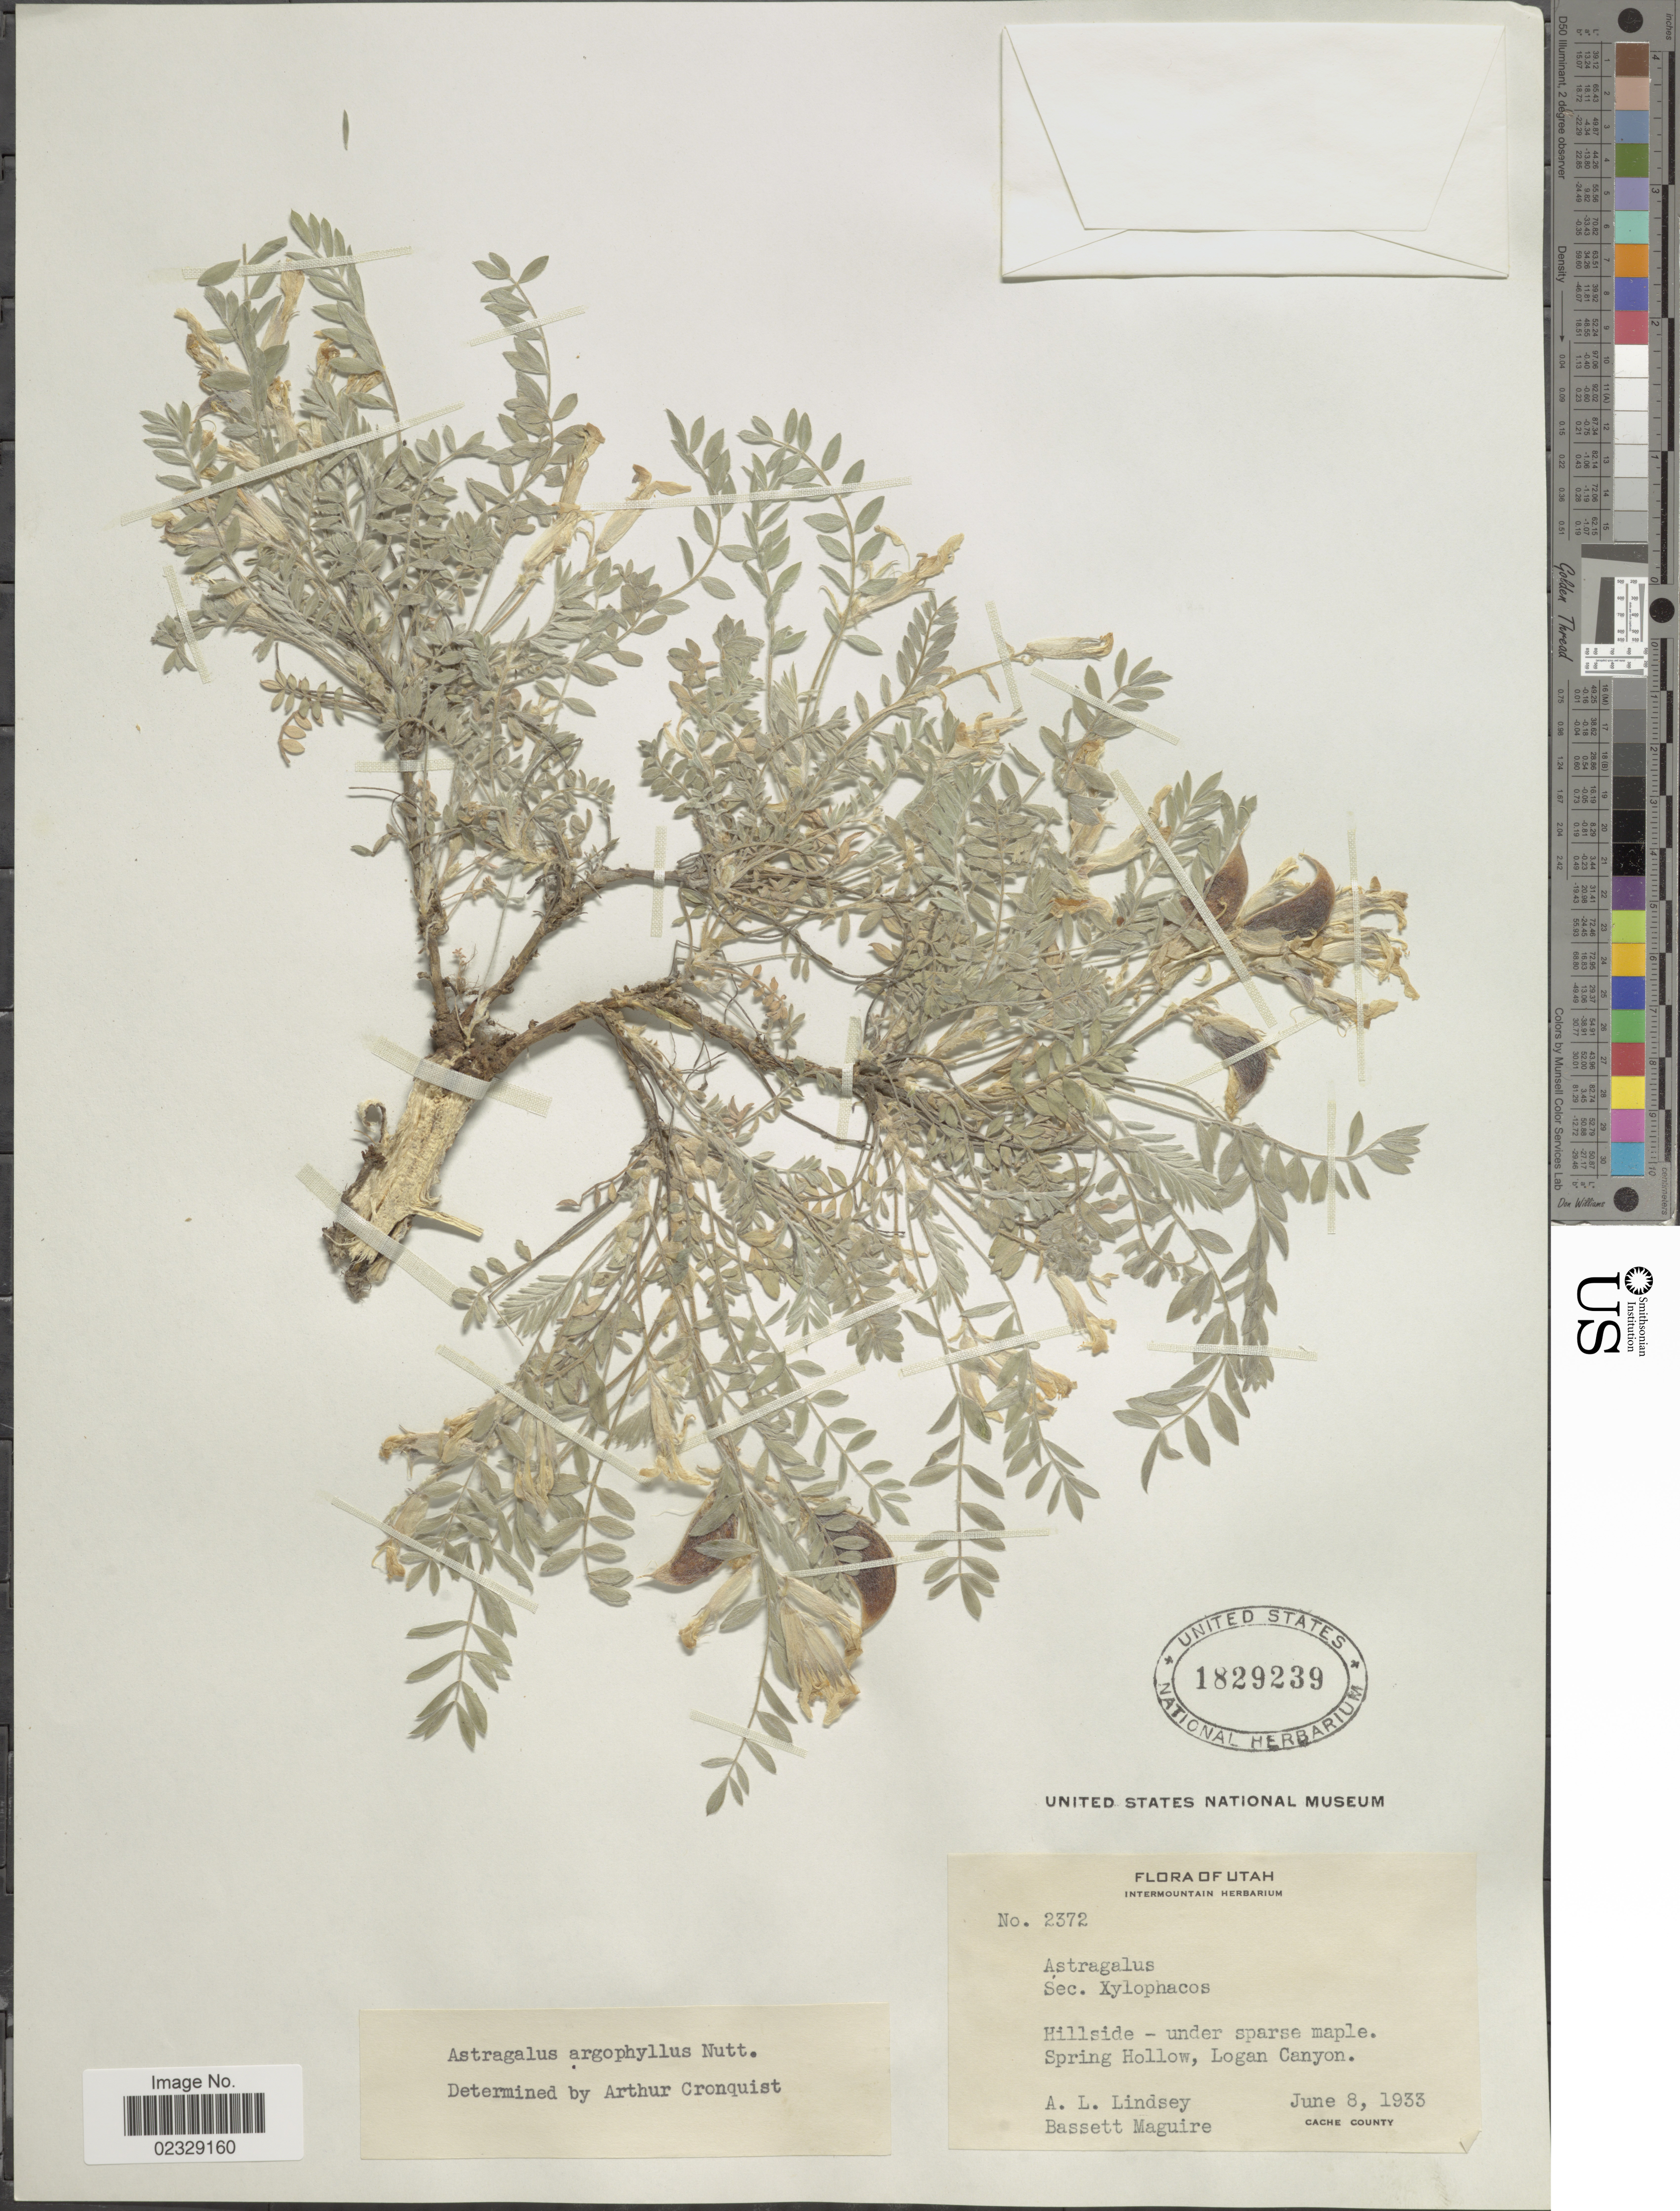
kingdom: Plantae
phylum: Tracheophyta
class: Magnoliopsida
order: Fabales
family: Fabaceae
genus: Astragalus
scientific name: Astragalus argophyllus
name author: Nutt.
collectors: A. Lindsey & B. Maguire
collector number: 2372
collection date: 1933-06-08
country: United States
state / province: Utah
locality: Spring Hollow, Logan Canyon, Cache County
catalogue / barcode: US 1829239